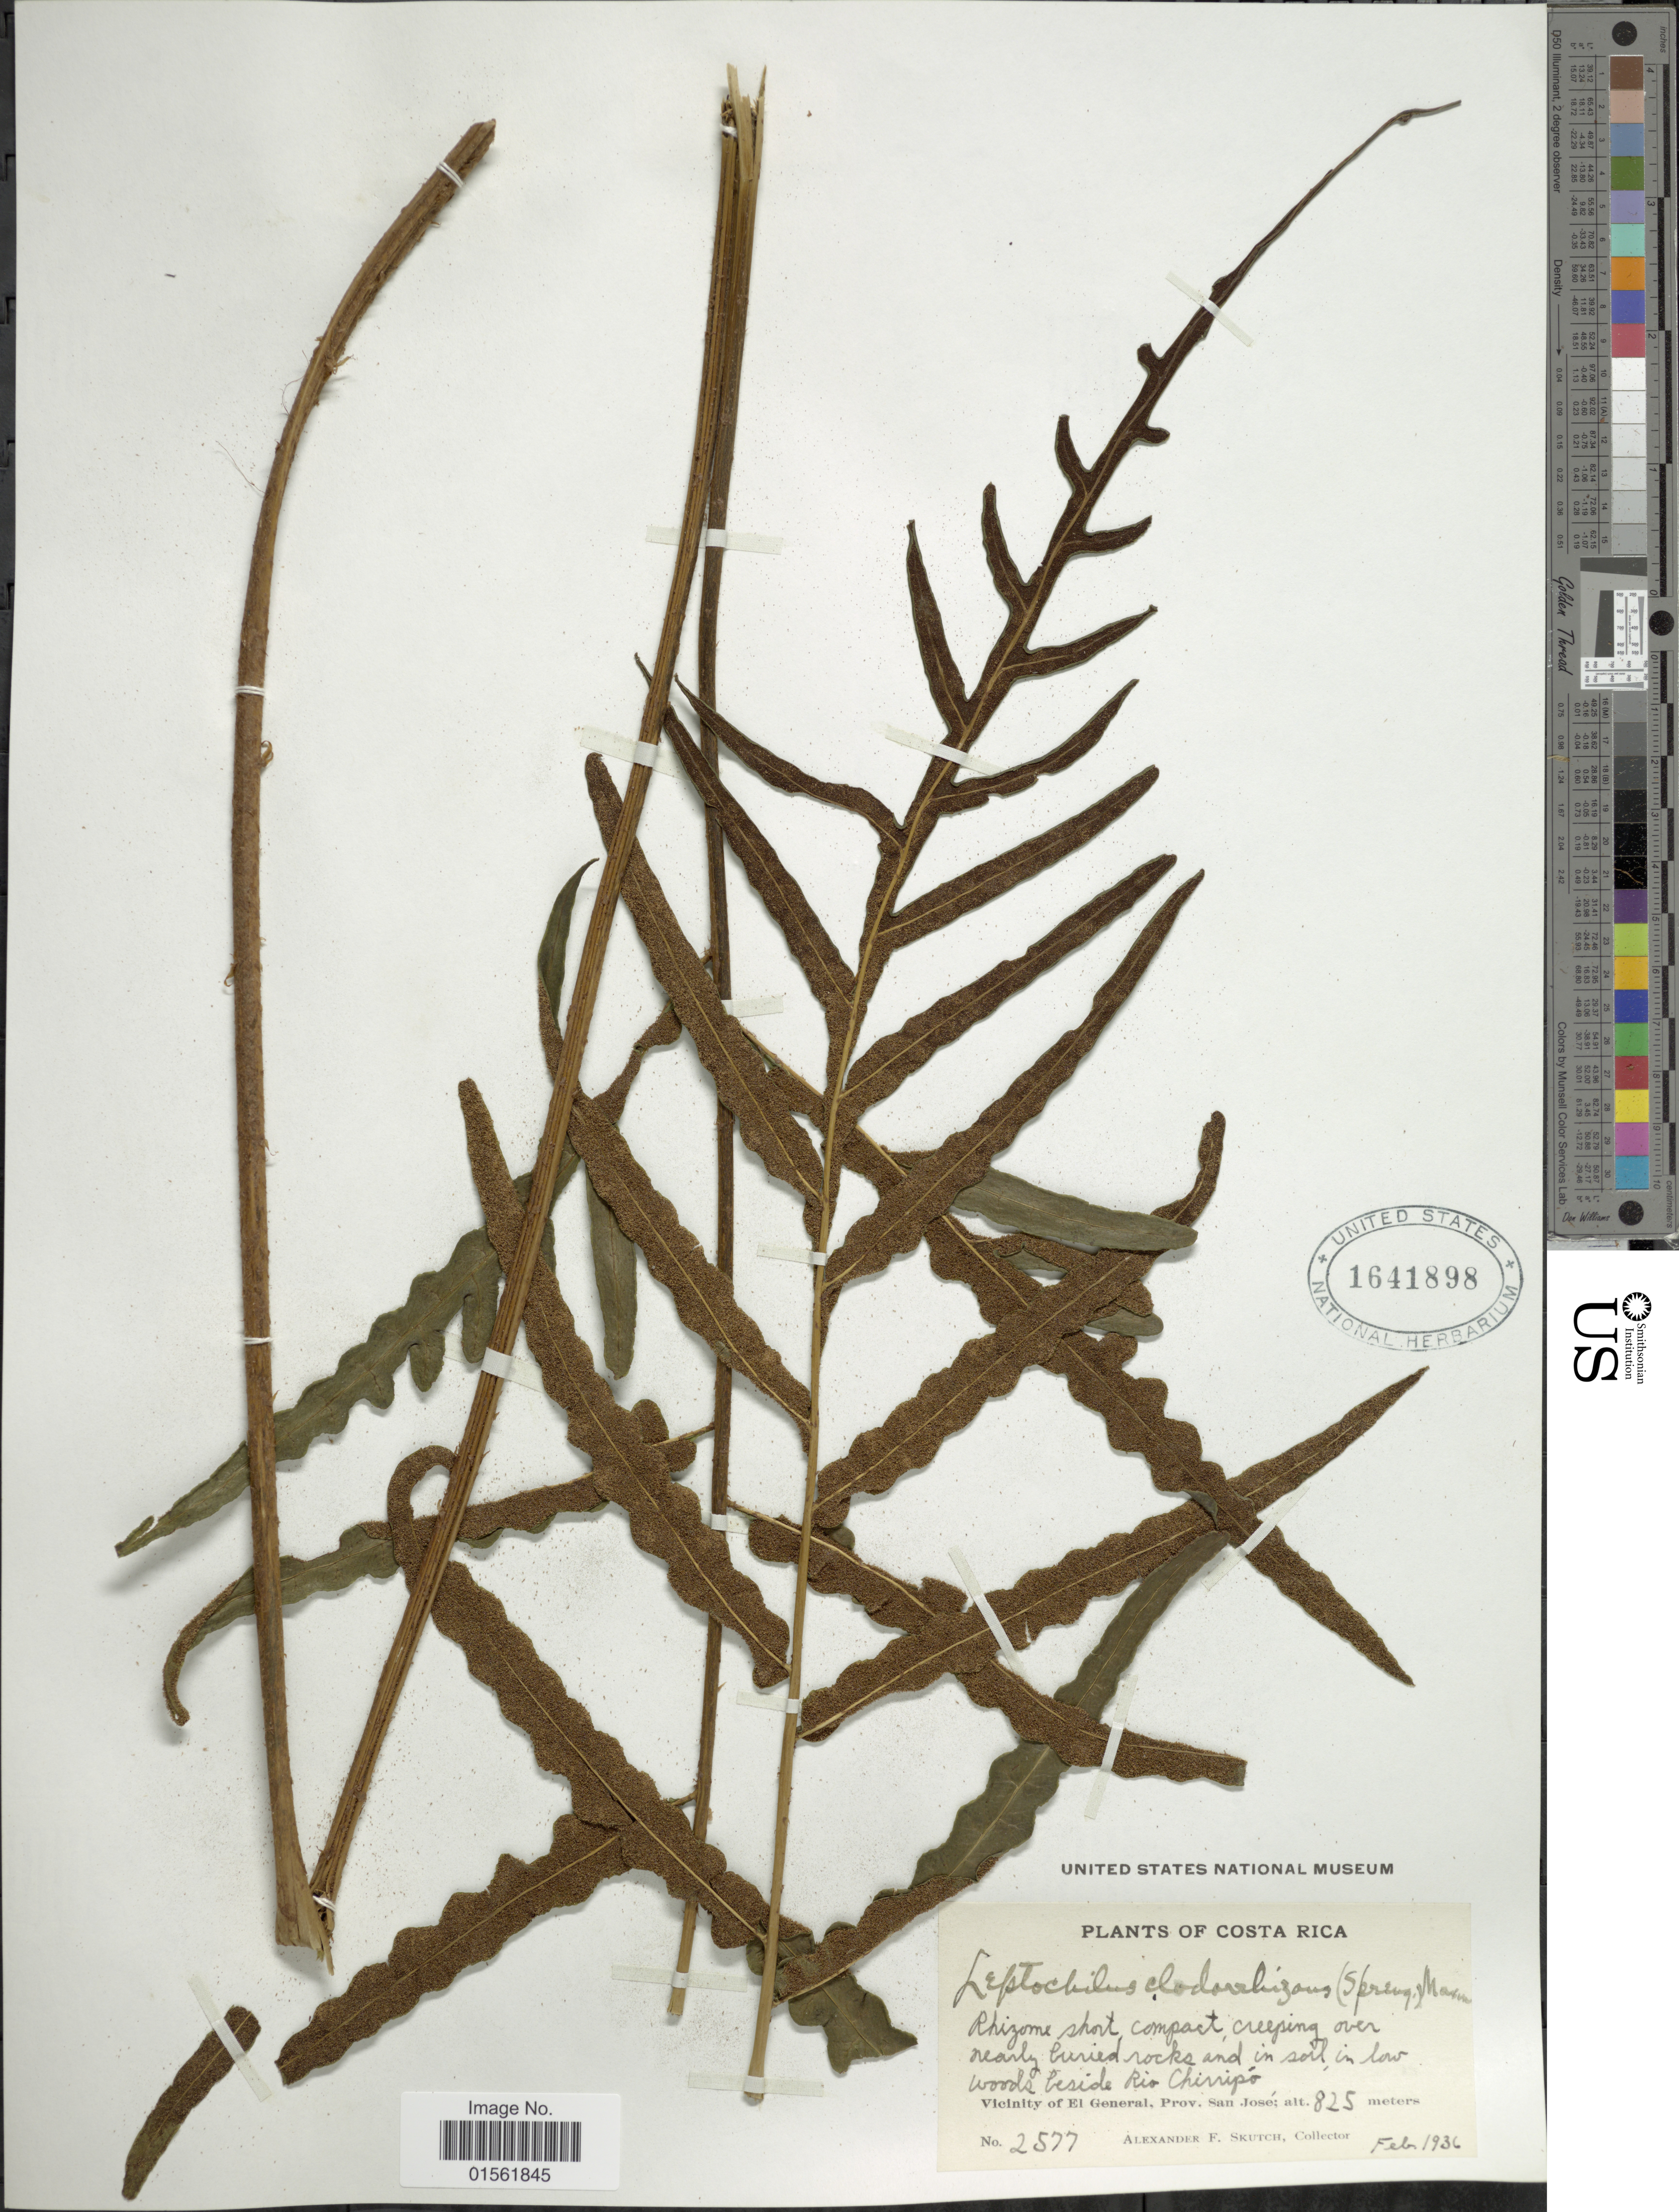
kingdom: Plantae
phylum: Tracheophyta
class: Polypodiopsida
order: Polypodiales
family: Dryopteridaceae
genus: Bolbitis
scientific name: Bolbitis portoricensis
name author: (Spreng.) Hennipman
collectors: A. F. Skutch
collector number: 2577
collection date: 1936-02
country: Costa Rica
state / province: San José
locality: In low woods beside Rop Chiripó. Vicinity of El General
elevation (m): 825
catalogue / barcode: US 1641898